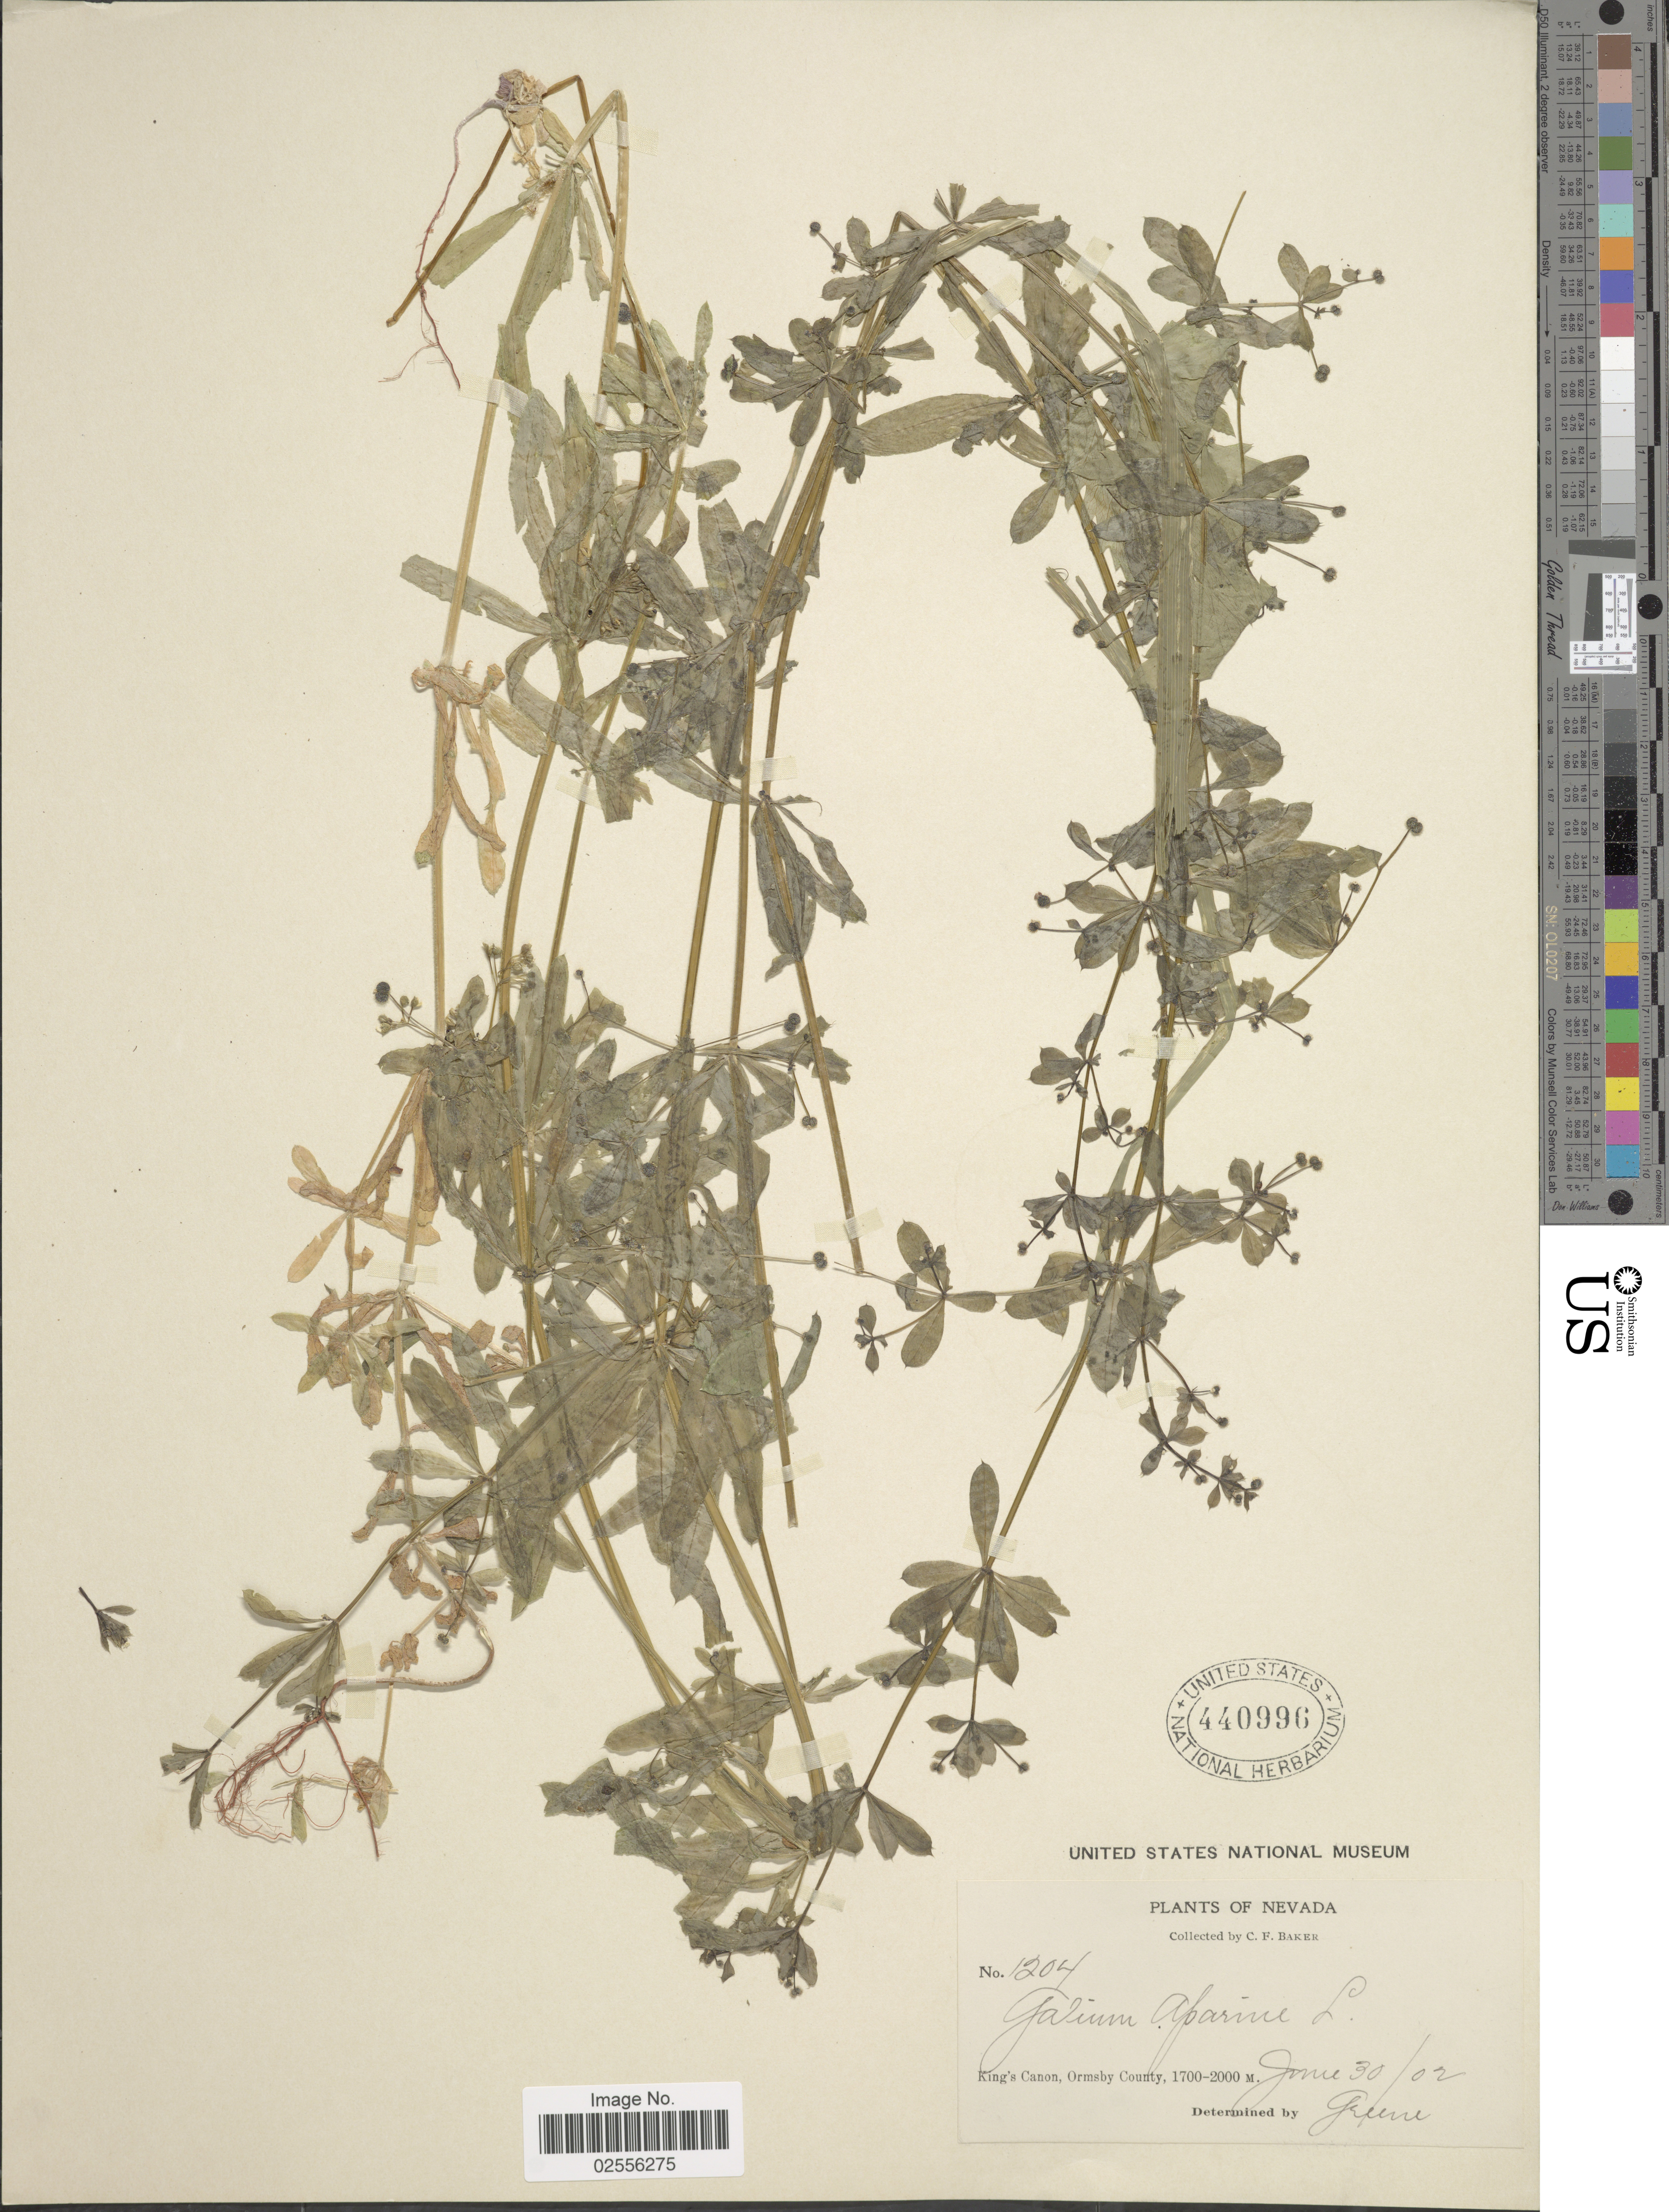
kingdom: Plantae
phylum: Tracheophyta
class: Magnoliopsida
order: Gentianales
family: Rubiaceae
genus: Galium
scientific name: Galium aparine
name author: L.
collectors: C. F. Baker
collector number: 1204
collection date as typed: Transcribed d/m/y: 30/6/2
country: United States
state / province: Nevada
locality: King's Canon, Ormsby County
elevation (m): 1700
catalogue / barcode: US 440996